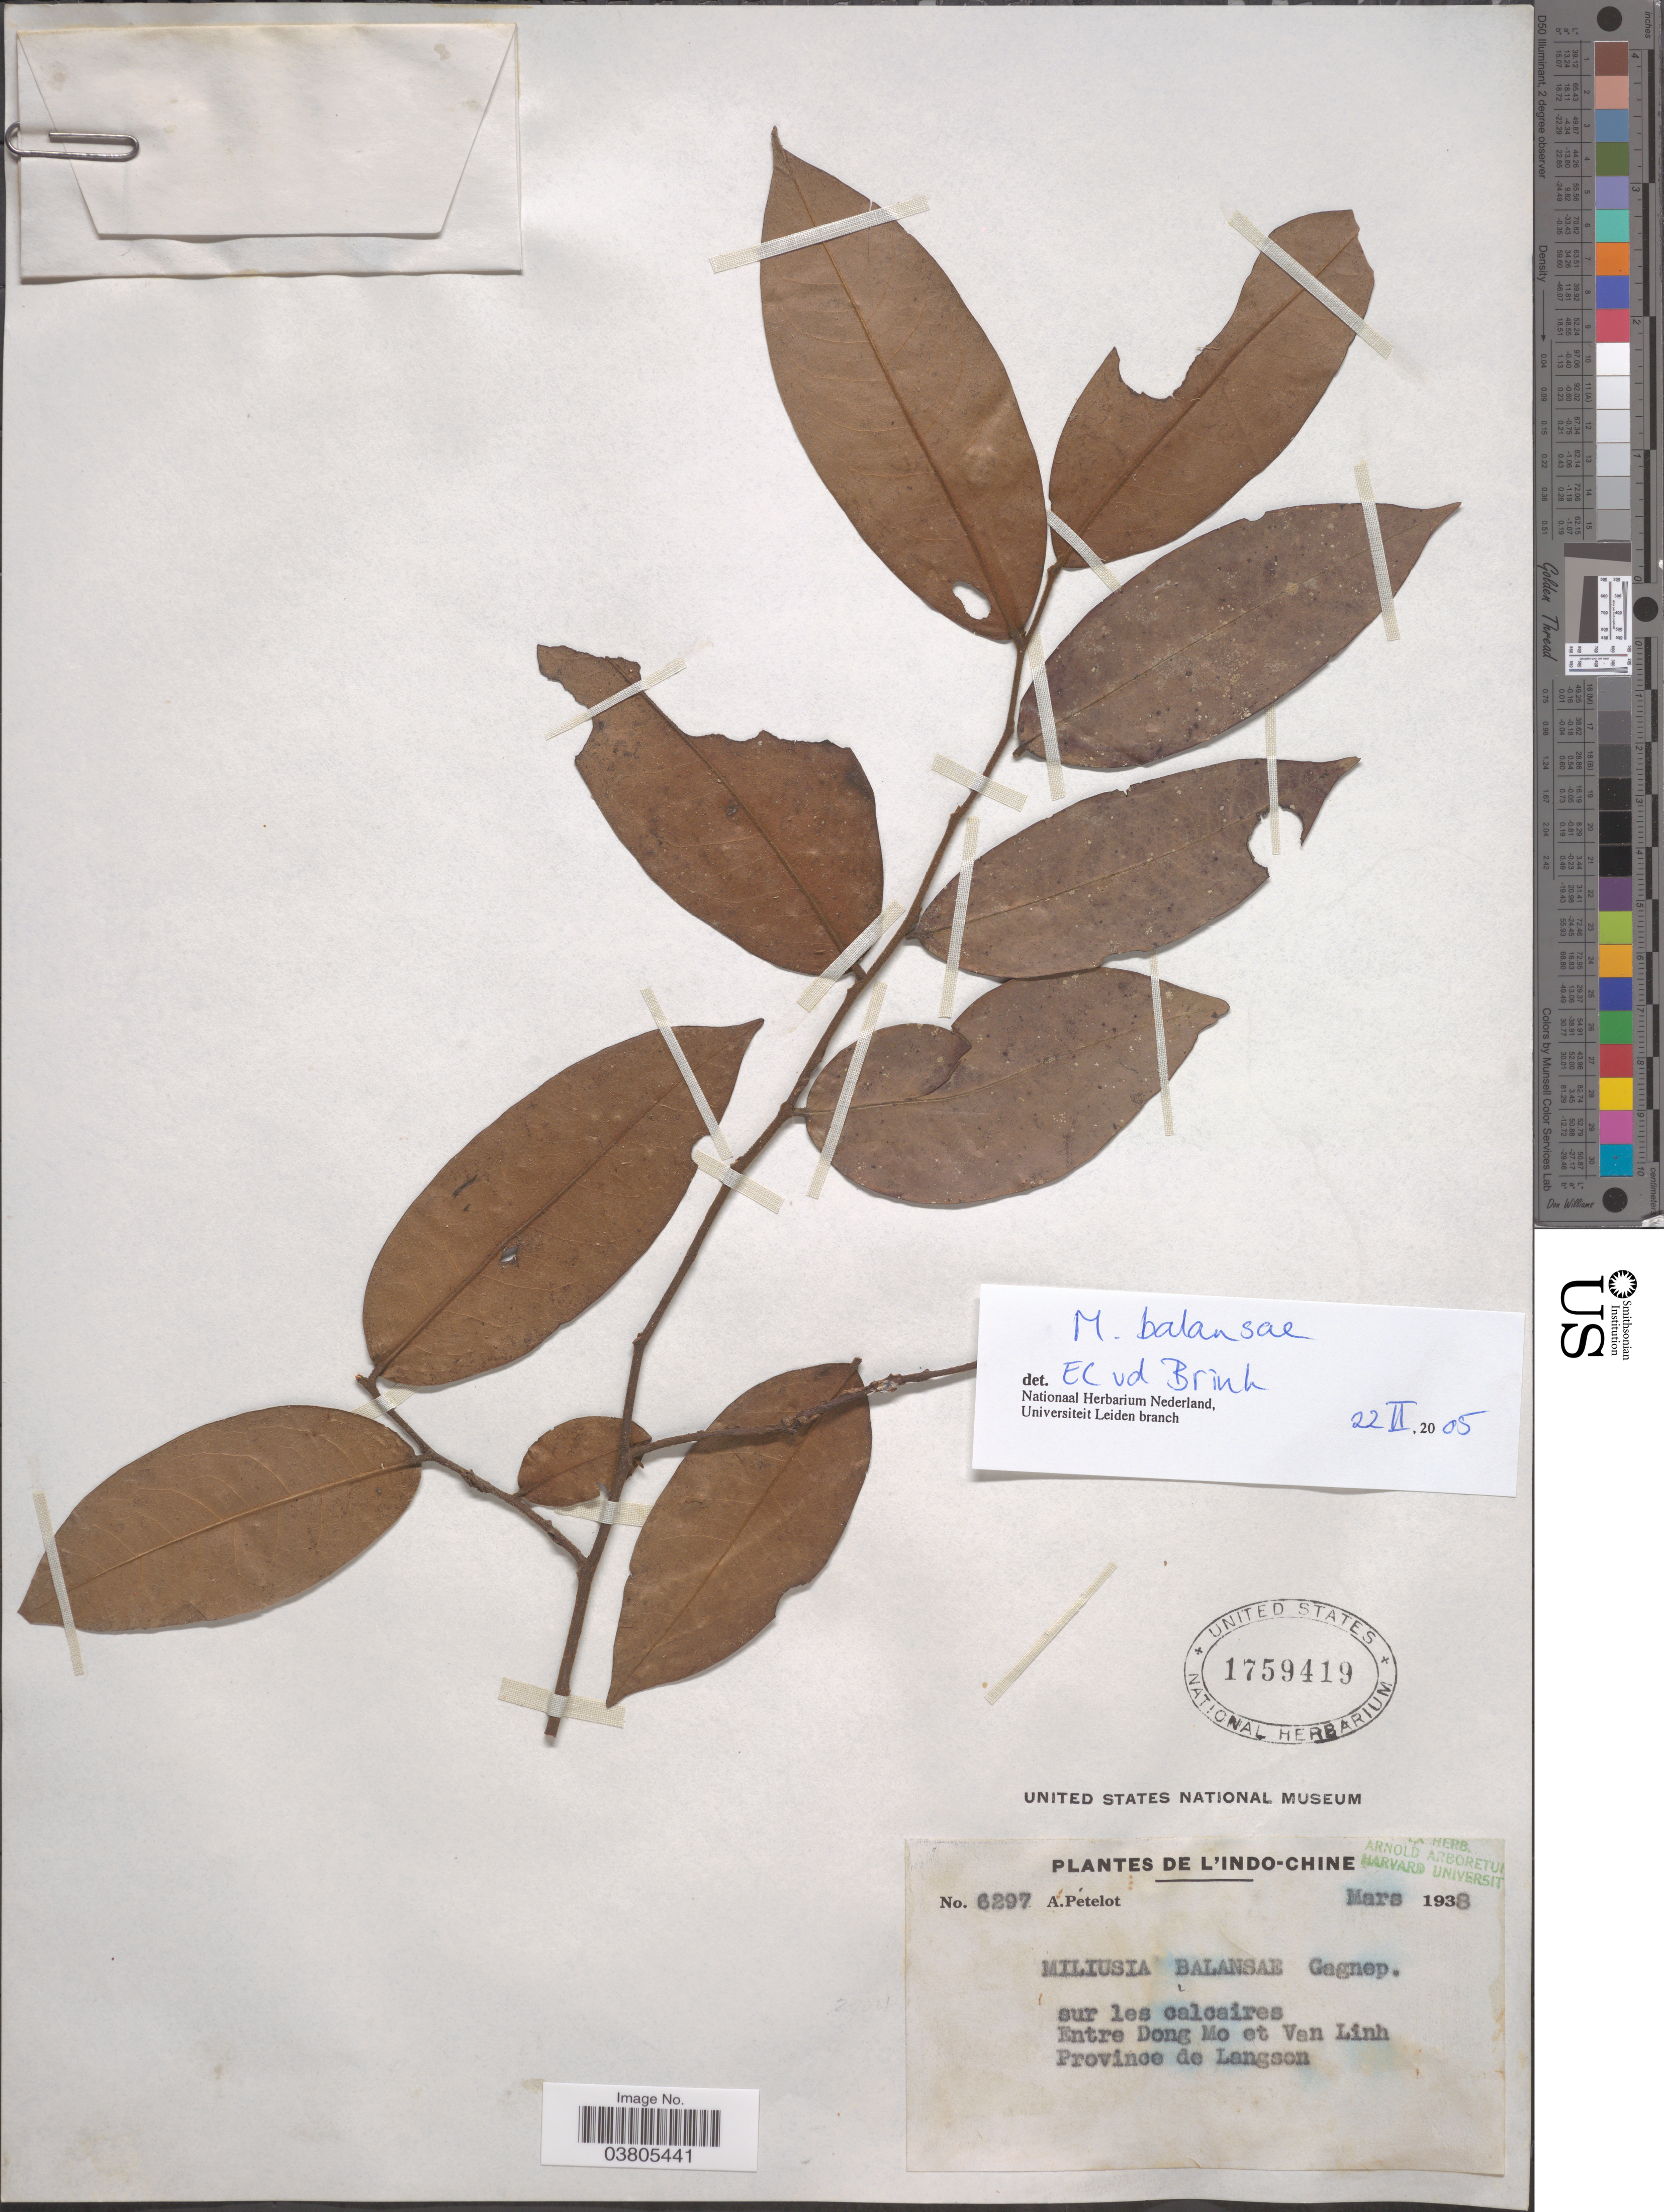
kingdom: Plantae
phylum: Tracheophyta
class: Magnoliopsida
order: Magnoliales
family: Annonaceae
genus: Miliusa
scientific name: Miliusa balansae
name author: Finet & Gagnep.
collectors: A. Petelot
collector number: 6297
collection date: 1938-03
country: Vietnam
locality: L'Indo-Chine. Sur les calcaires. Entre Dong Mo et Van Linh Province de Langson.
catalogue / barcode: US 1759419